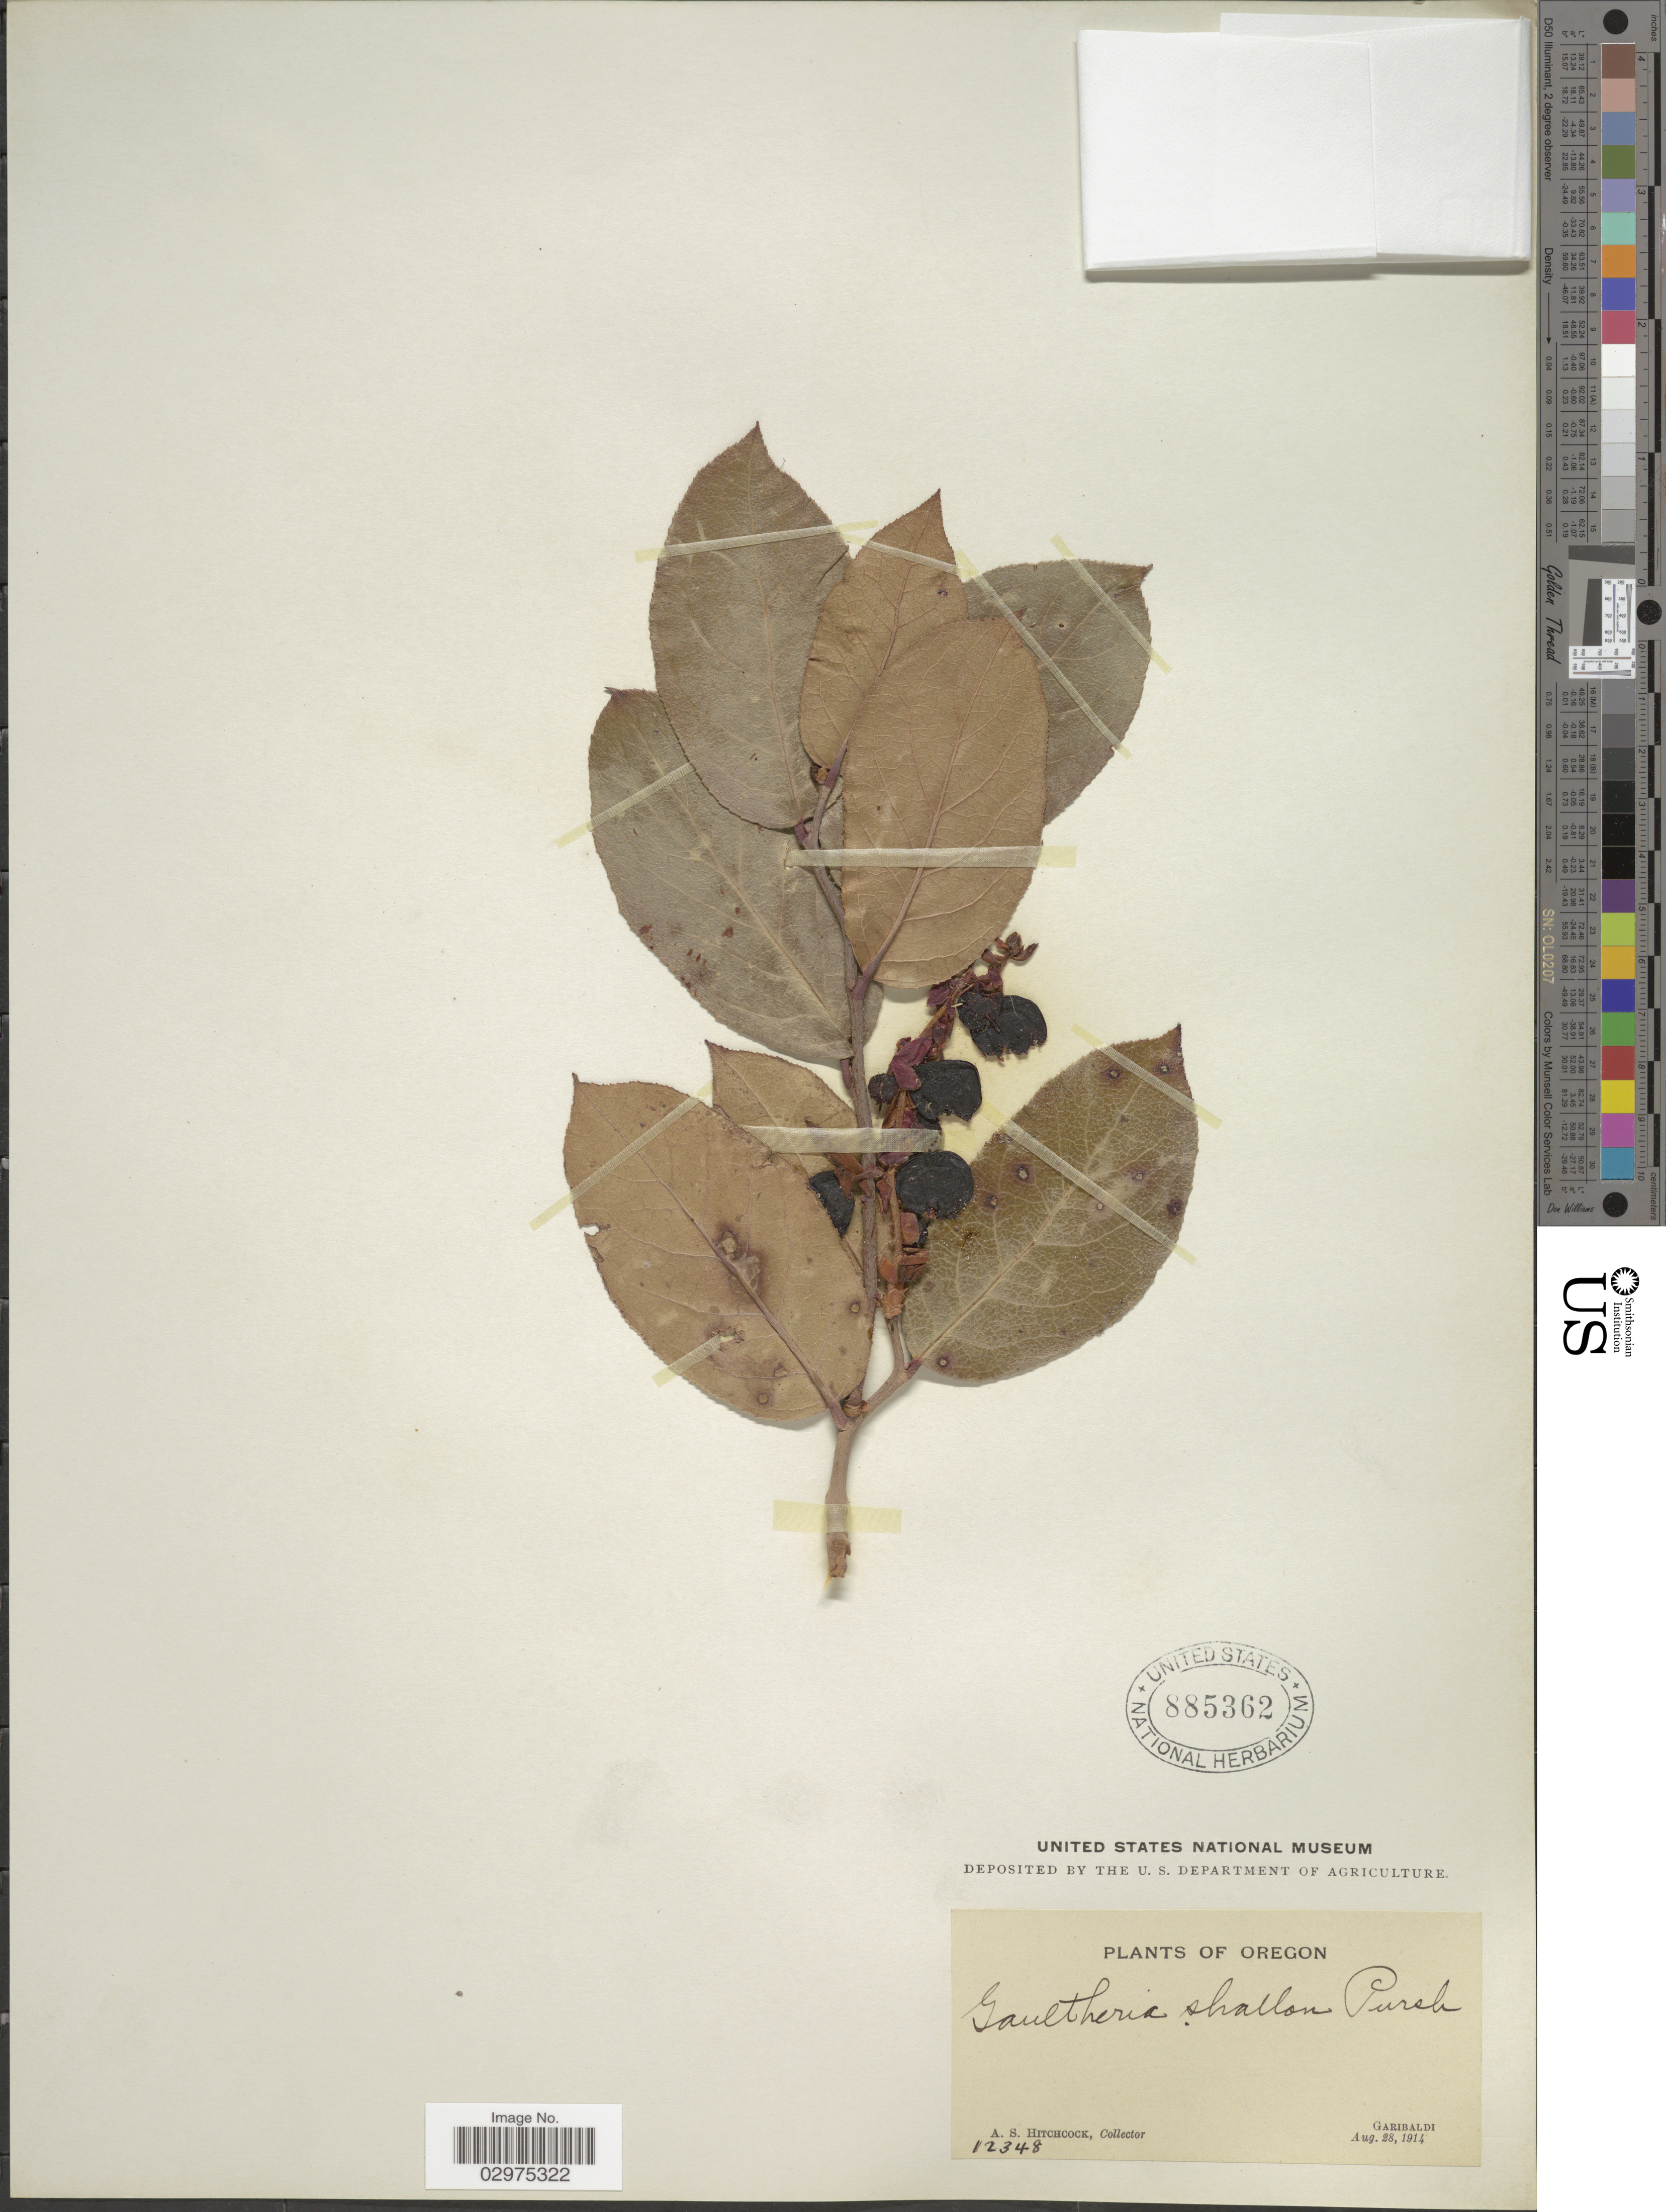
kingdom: Plantae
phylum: Tracheophyta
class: Magnoliopsida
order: Ericales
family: Ericaceae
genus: Gaultheria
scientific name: Gaultheria shallon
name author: Pursh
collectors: A. S. Hitchcock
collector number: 12348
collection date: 1914-08-28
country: United States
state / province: Oregon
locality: Garibaldi.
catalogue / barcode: US 885362